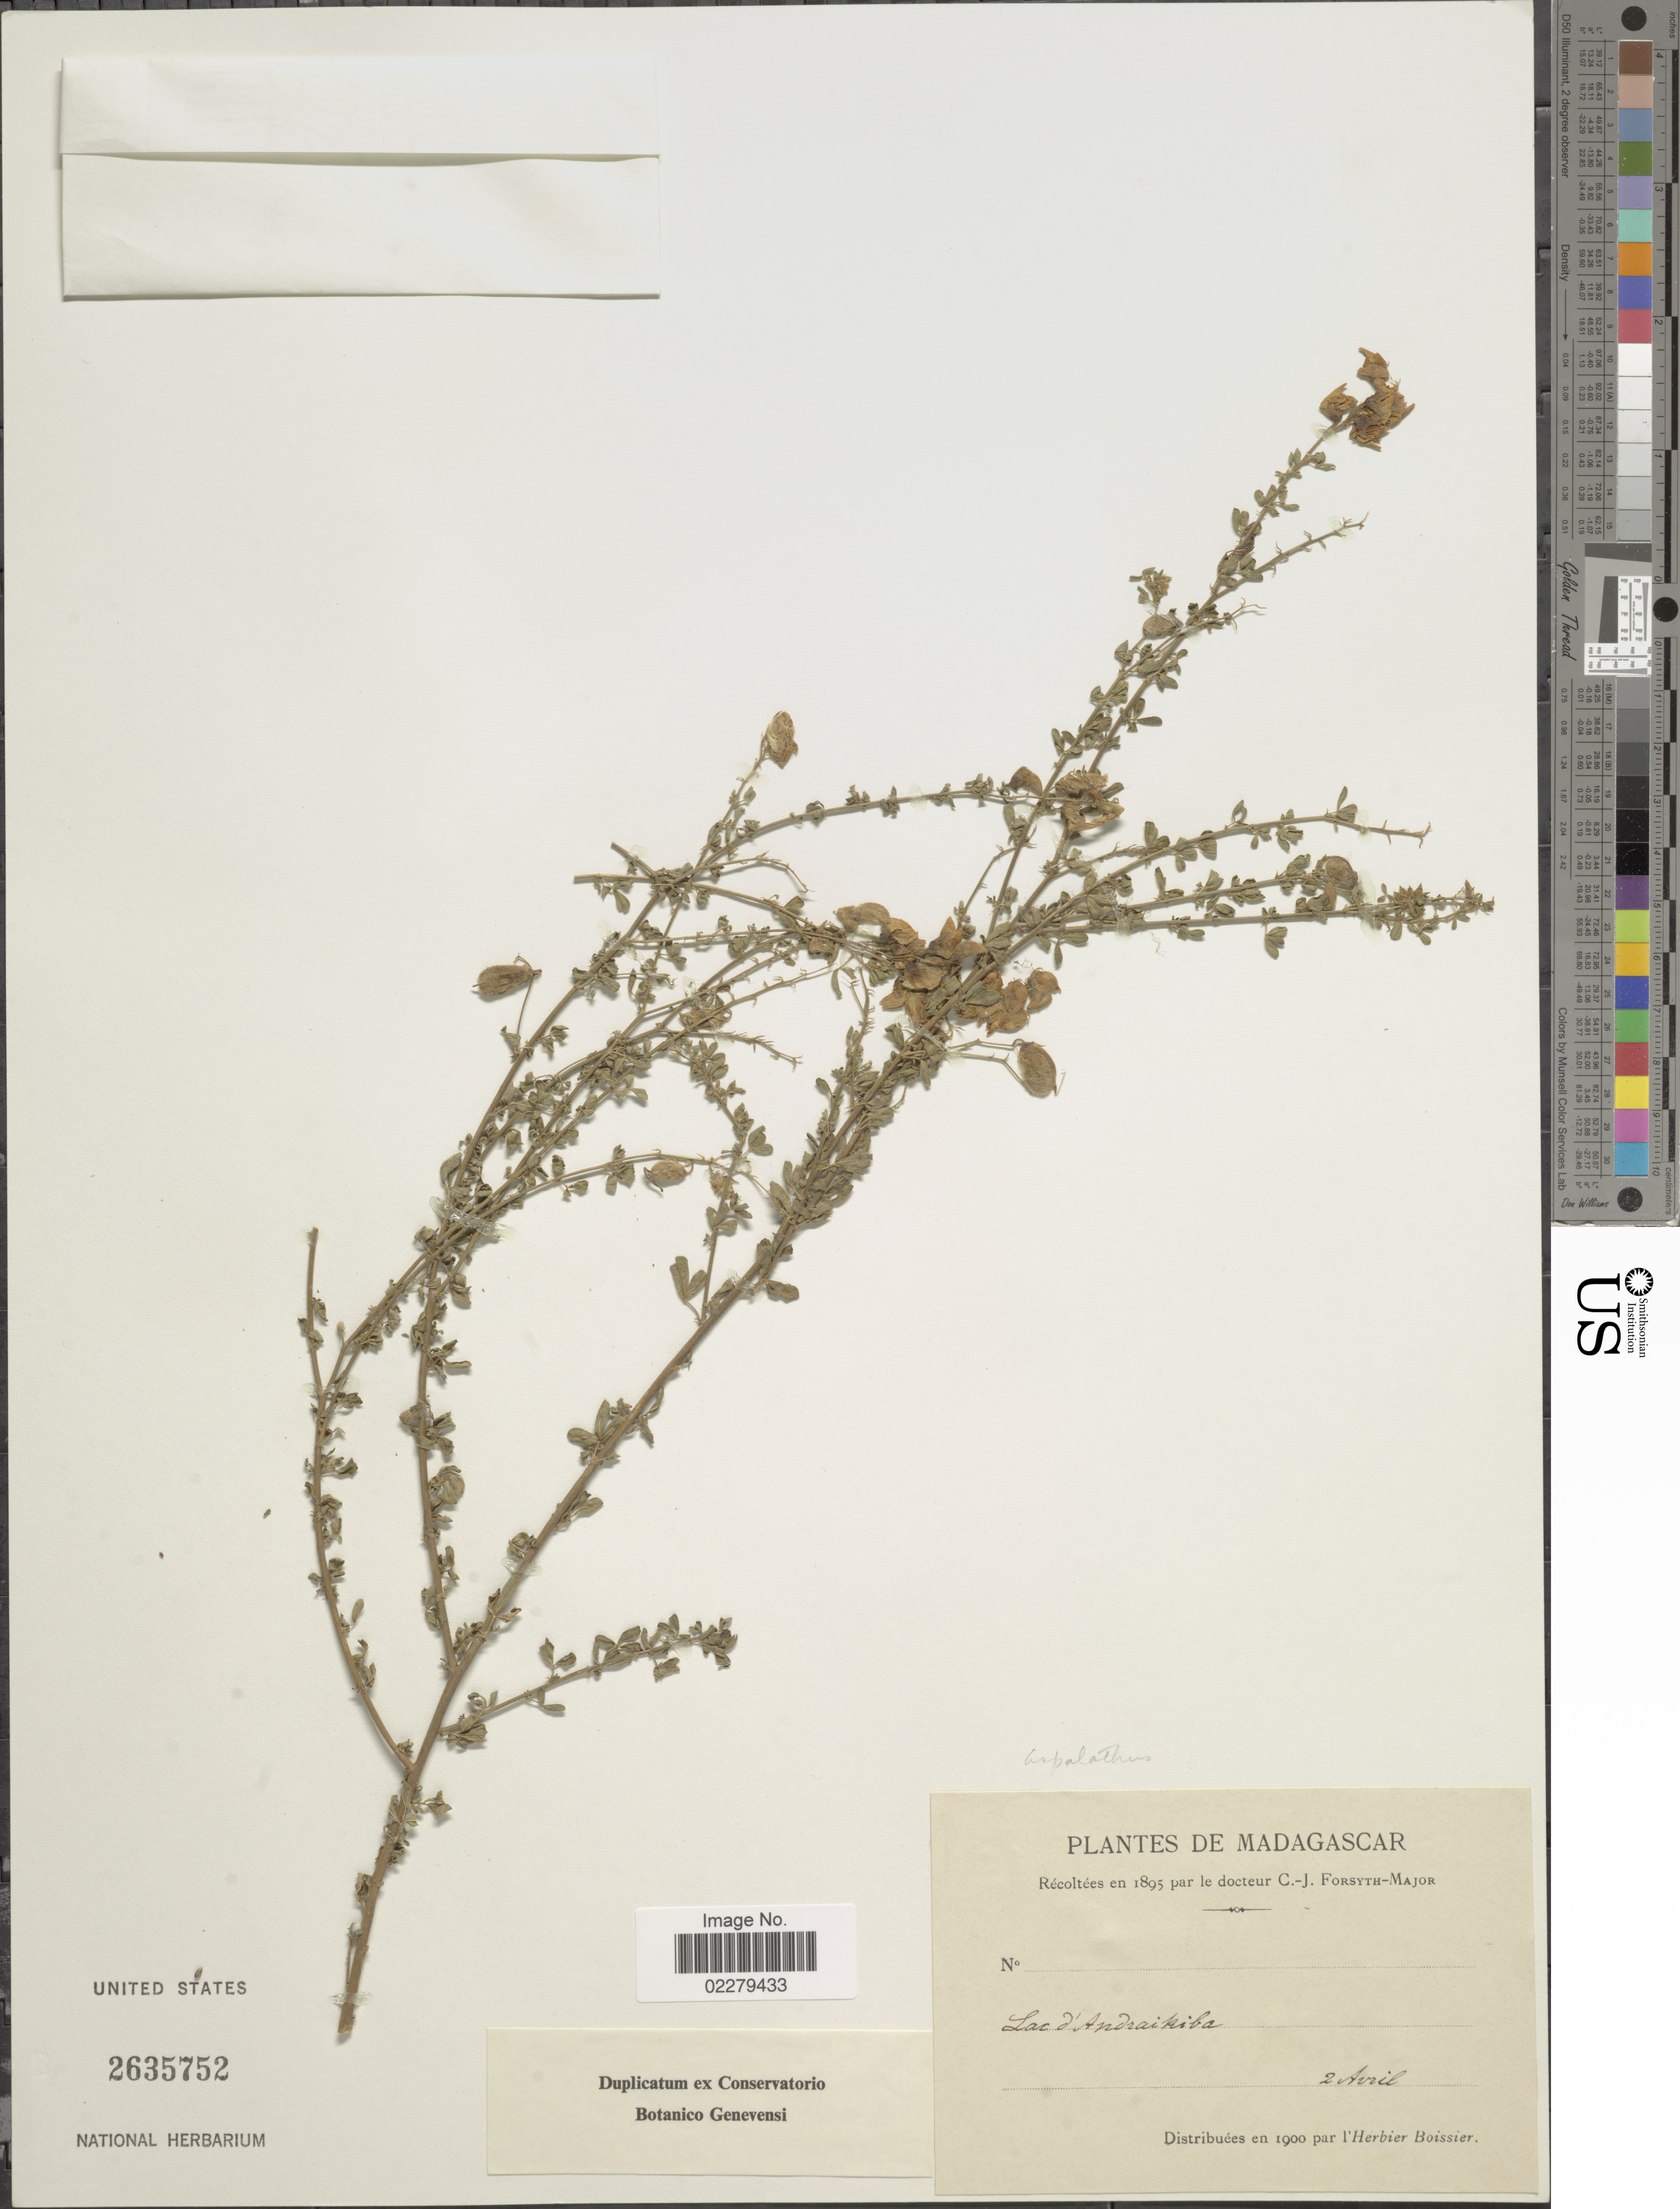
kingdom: Plantae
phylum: Tracheophyta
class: Magnoliopsida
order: Fabales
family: Fabaceae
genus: Aspalathus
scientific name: Aspalathus sp.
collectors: C. I. Forsyth-Major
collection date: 1895-04-02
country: Madagascar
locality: Lac d'Andraikiba.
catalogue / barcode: US 2635752